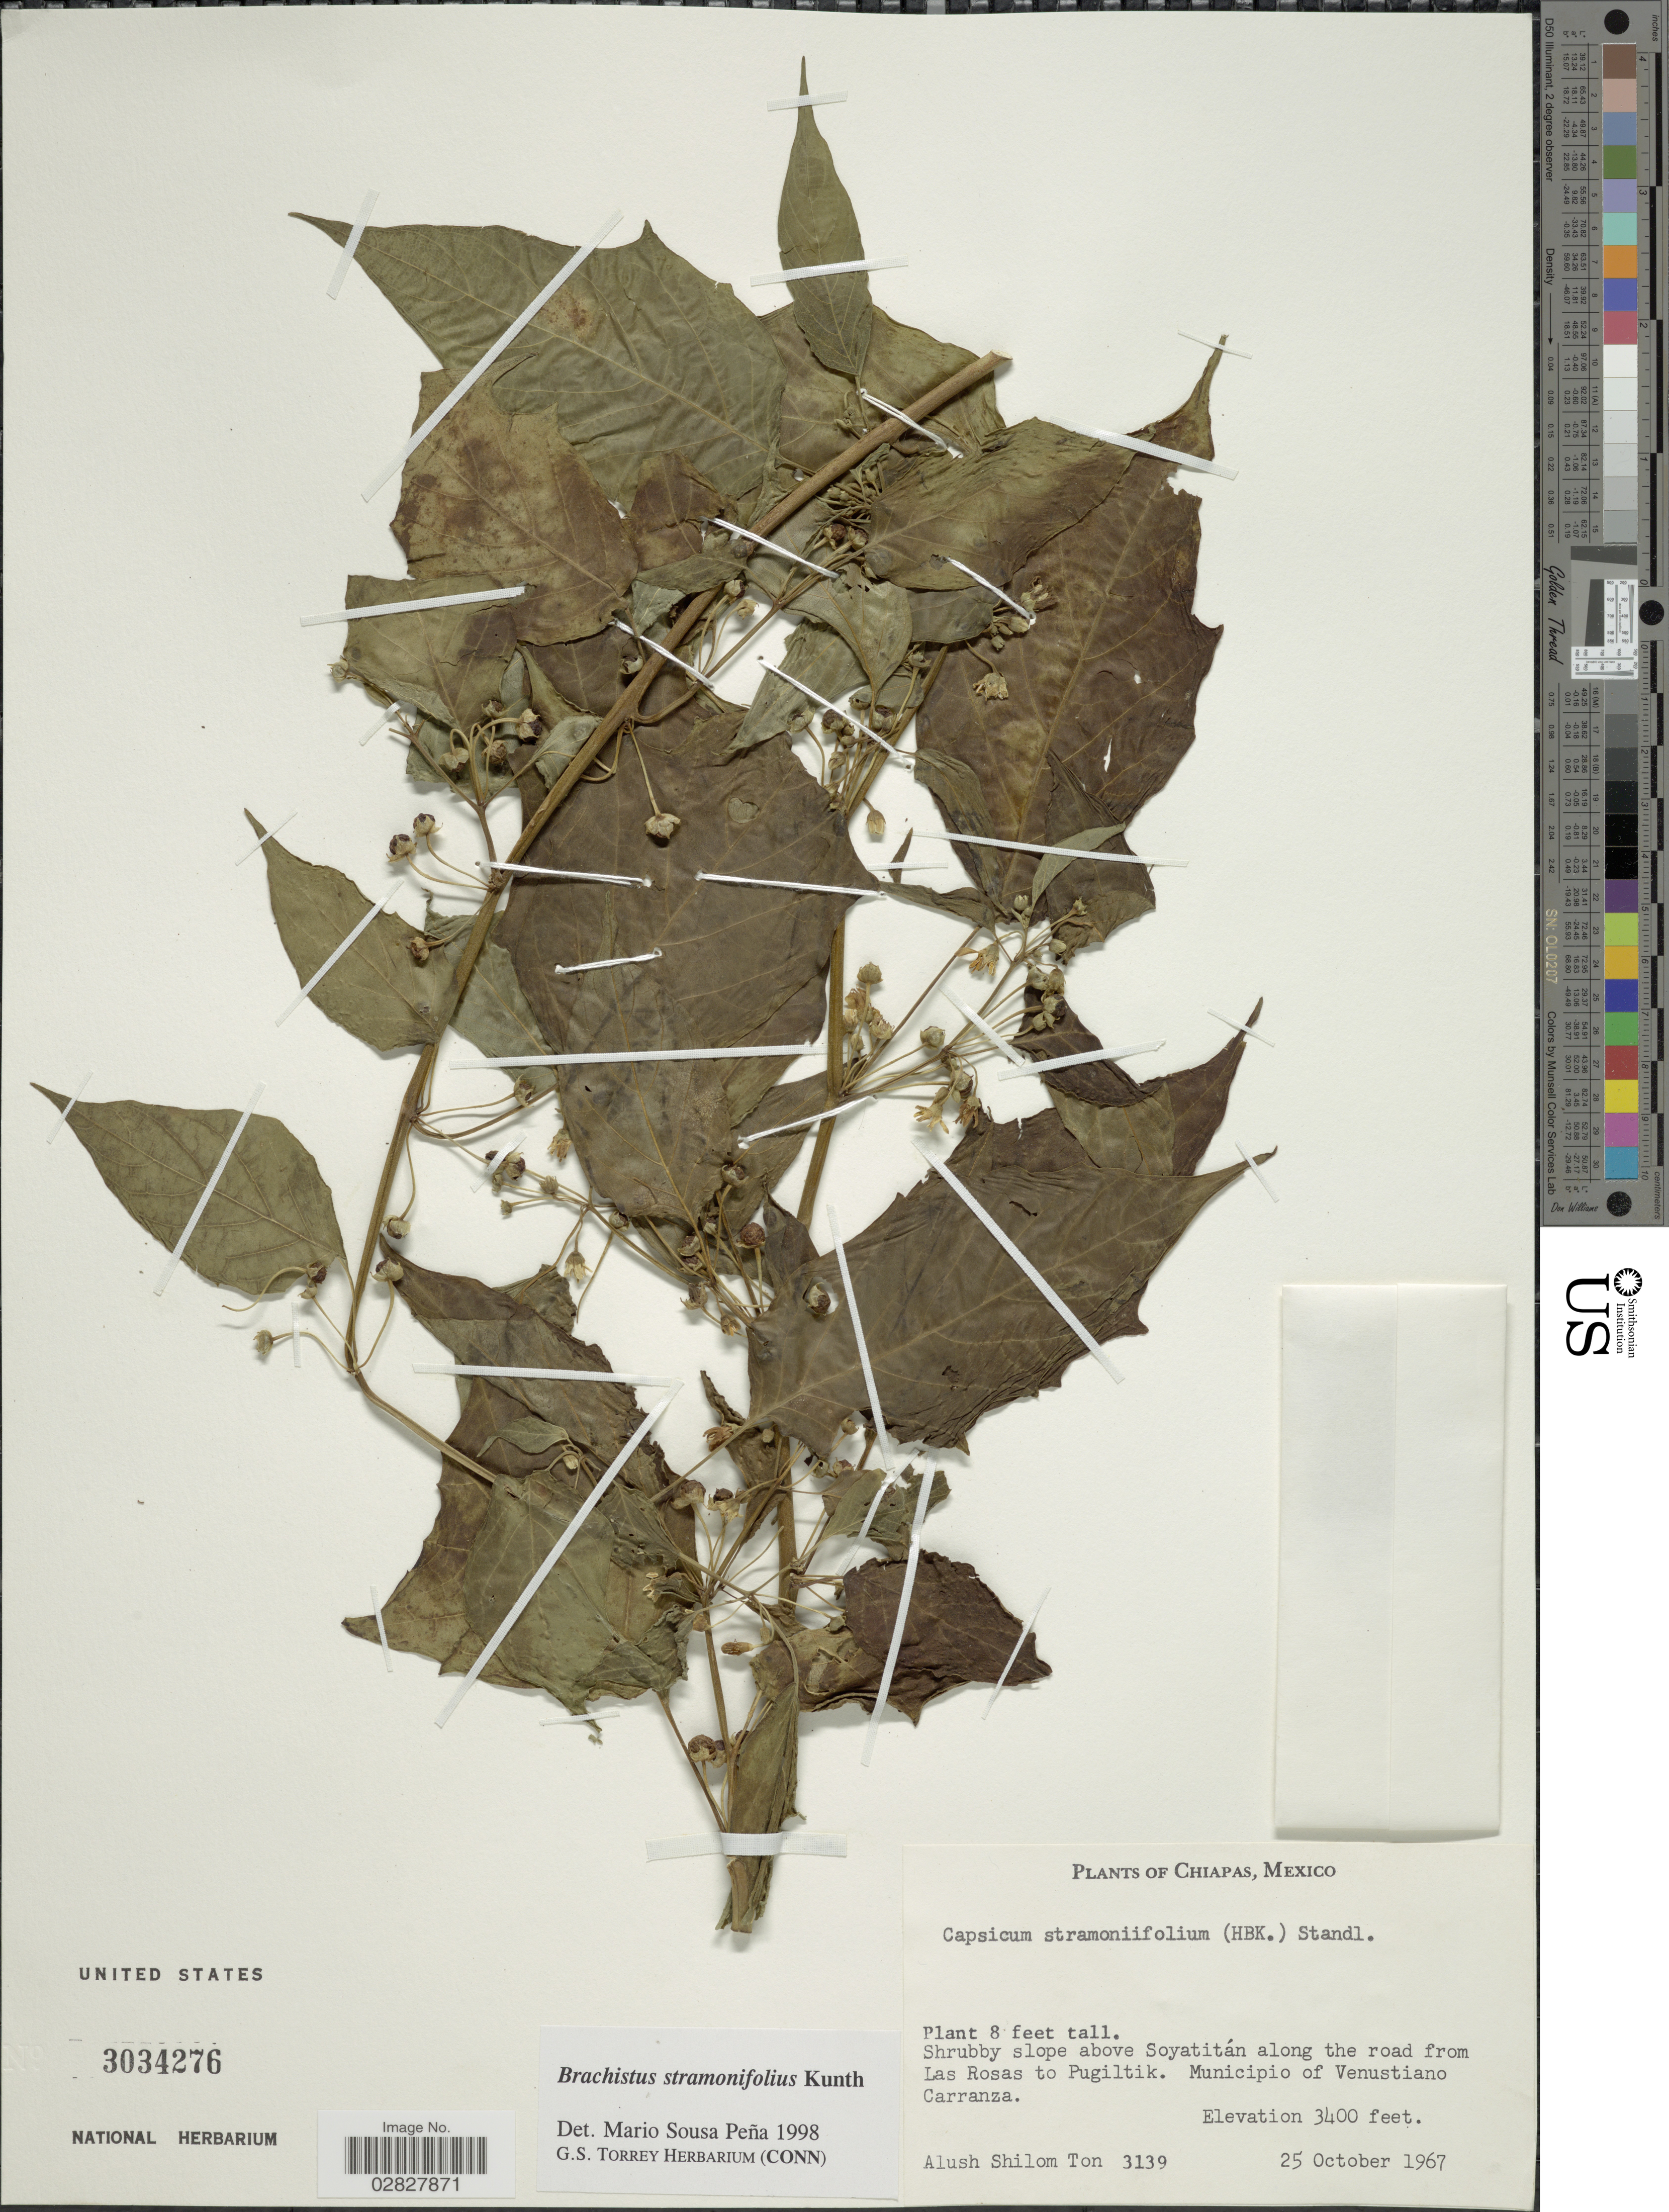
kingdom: Plantae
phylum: Tracheophyta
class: Magnoliopsida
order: Solanales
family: Solanaceae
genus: Brachistus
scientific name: Brachistus stramonifolius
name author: (Kunth) Miers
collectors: A. M. Ton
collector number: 3139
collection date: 1967-10-25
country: Mexico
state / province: Chiapas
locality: Shrubby slope above Soyatitlán along the road from las Rosas to Pugiltik, Municipio of Venustiano Carranza.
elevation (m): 1036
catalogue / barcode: US 3034276